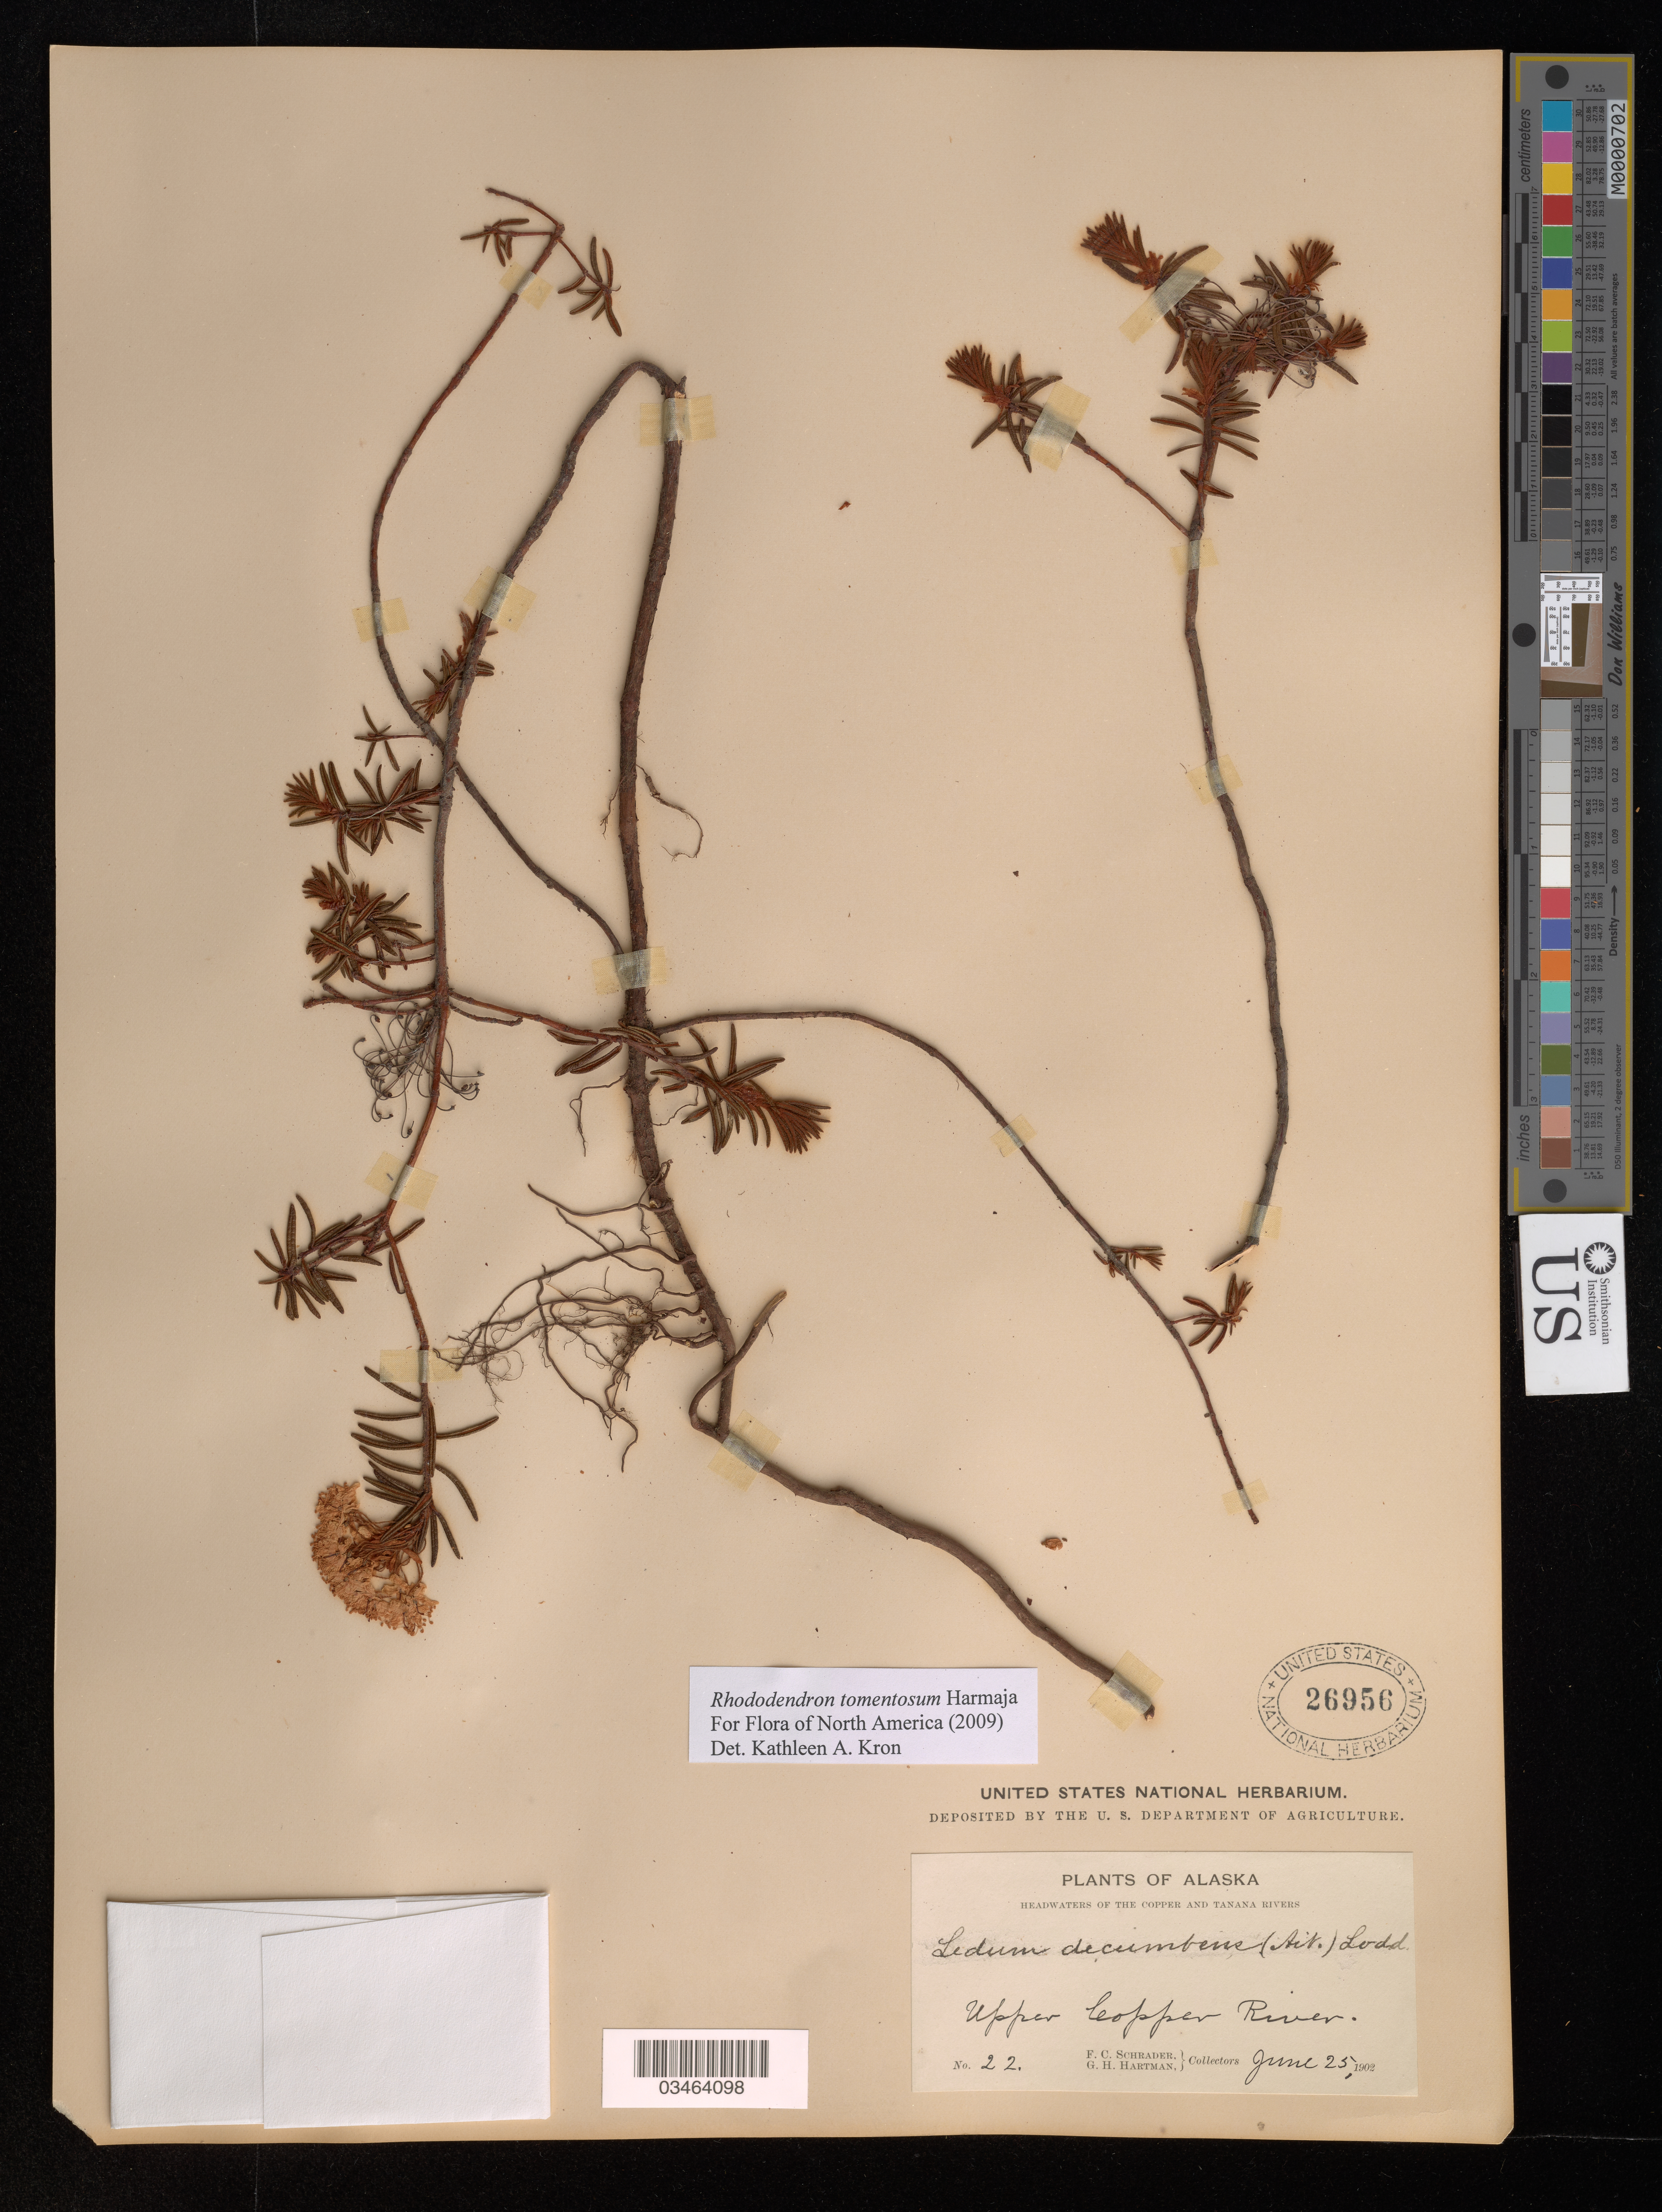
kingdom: Plantae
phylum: Tracheophyta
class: Magnoliopsida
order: Ericales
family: Ericaceae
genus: Rhododendron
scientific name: Rhododendron tomentosum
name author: Harmaja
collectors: F. C. Schrader & G. H. Hartman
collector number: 22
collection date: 1902-06-25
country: United States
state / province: Alaska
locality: Headwaters of the Copper and Tanana Rivers. Upper Copper River.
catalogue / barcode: US 26956